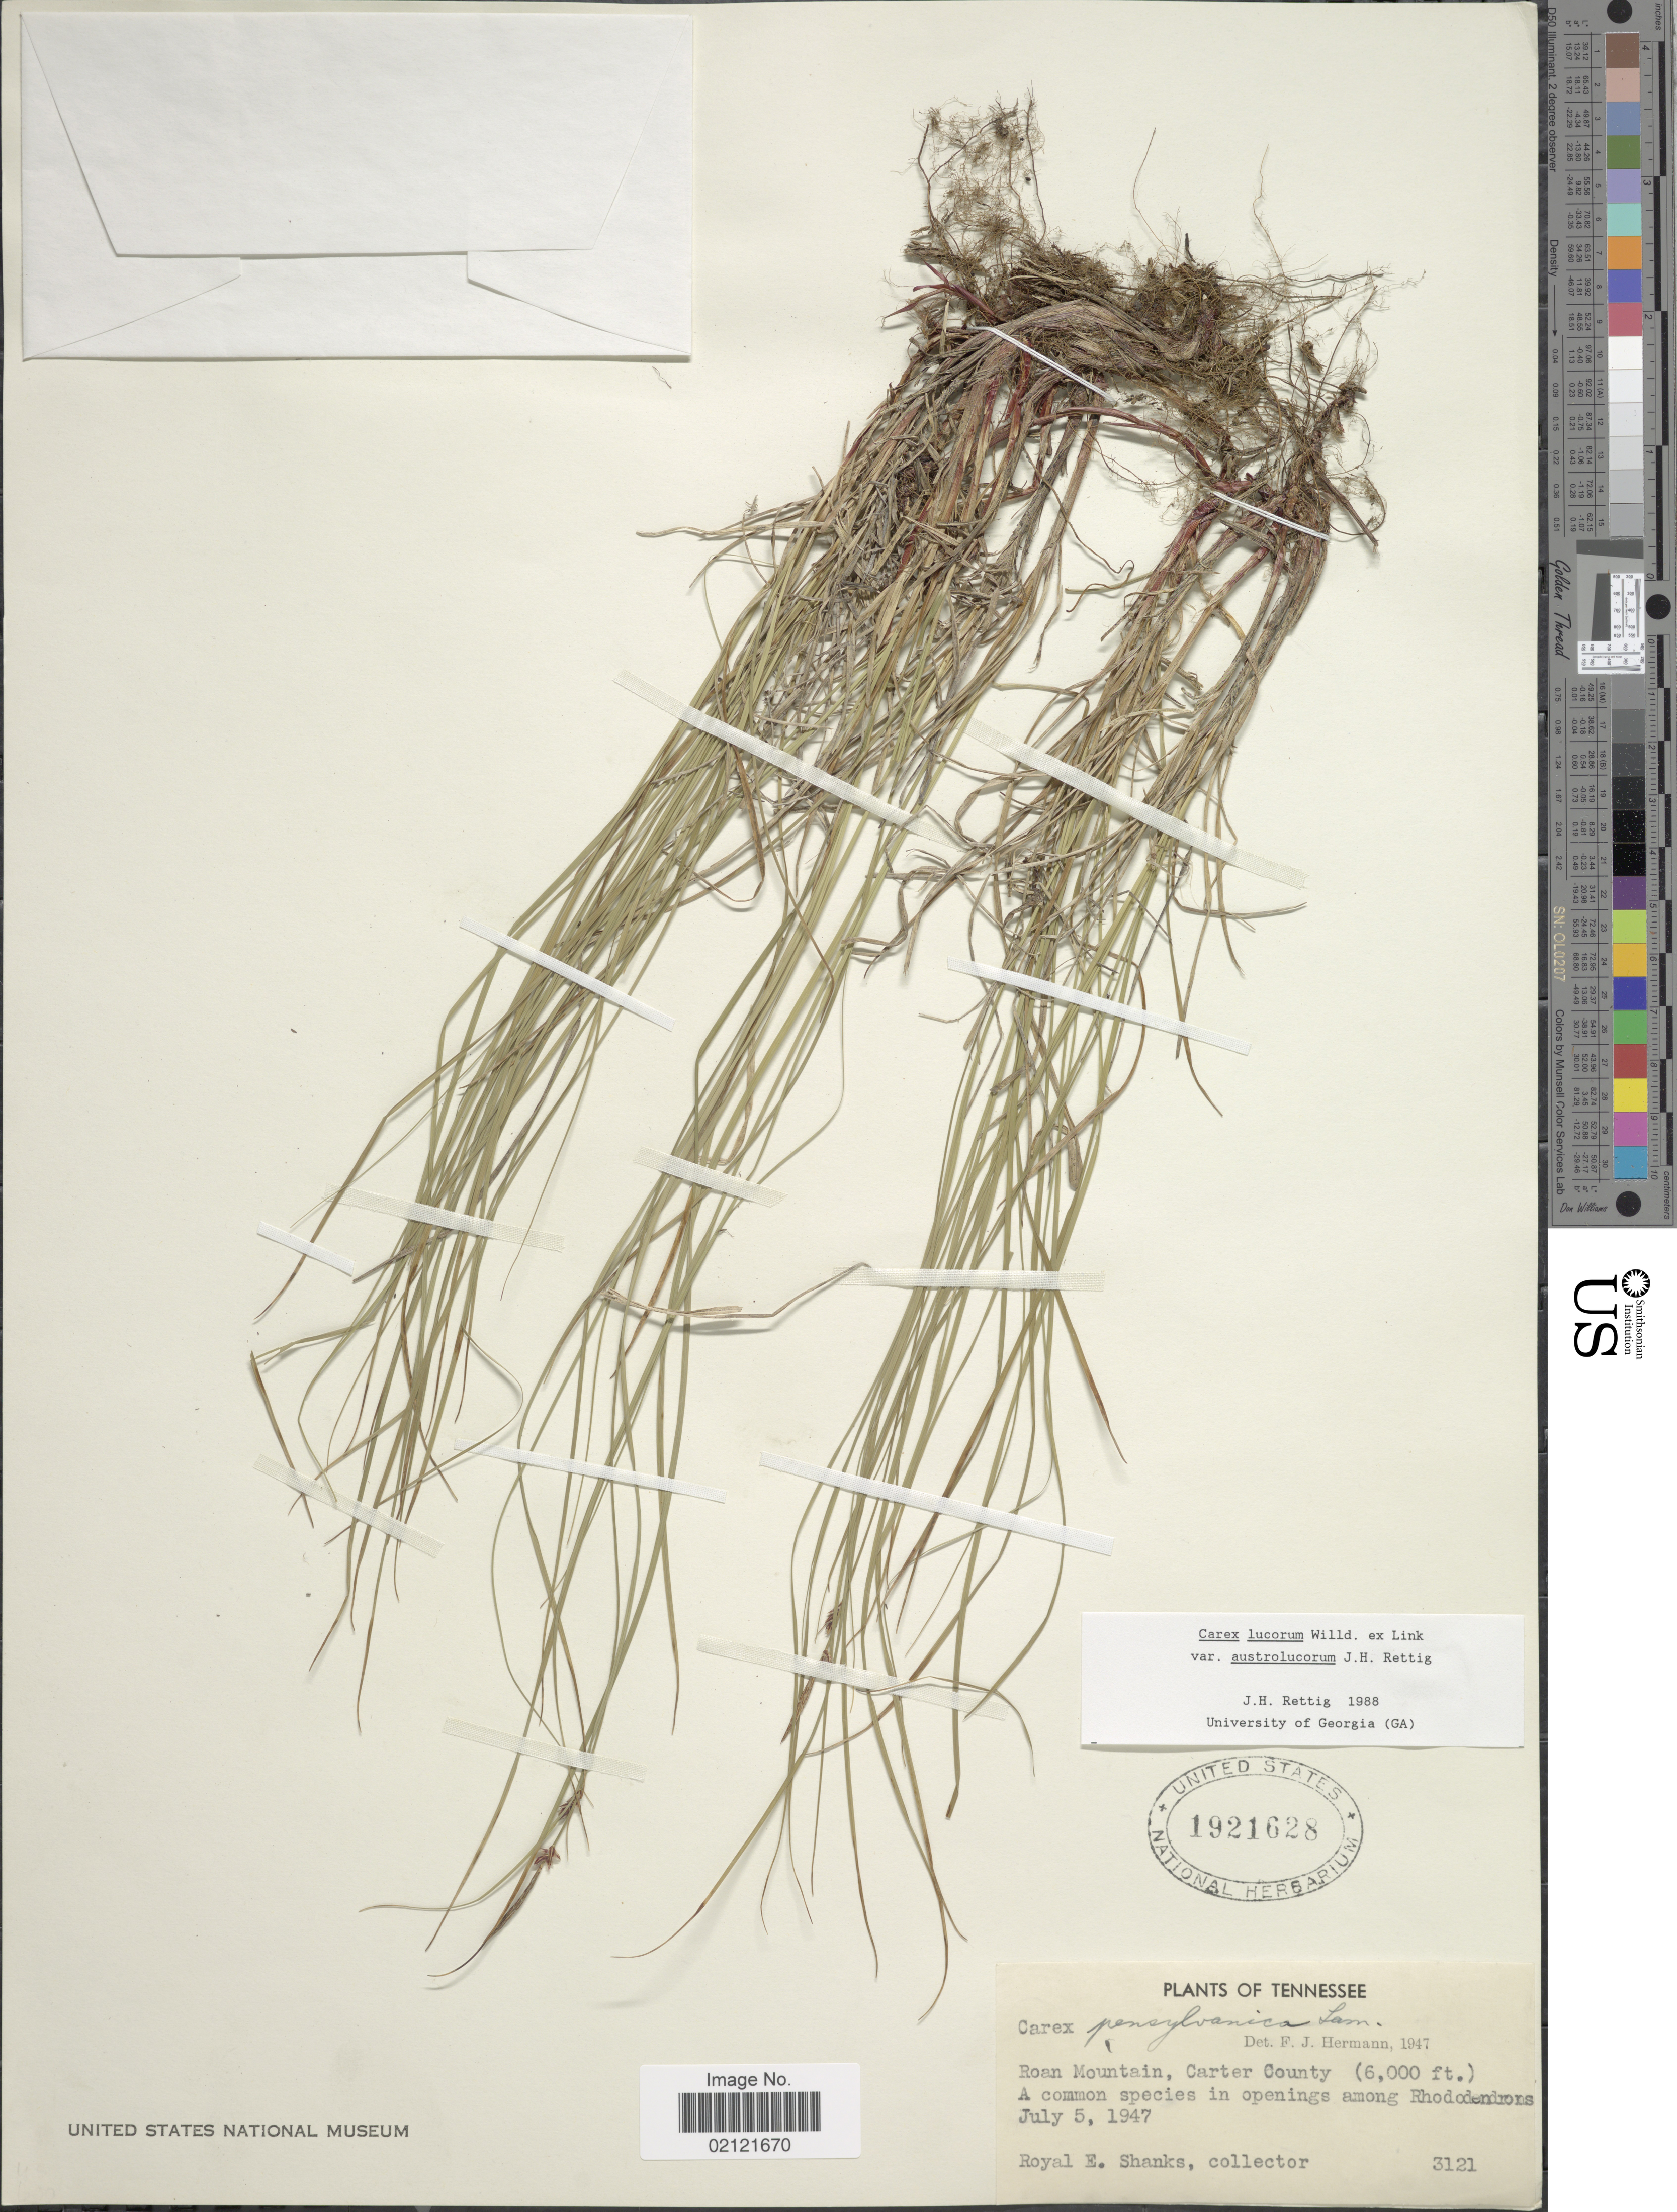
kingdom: Plantae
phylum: Tracheophyta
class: Liliopsida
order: Poales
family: Cyperaceae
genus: Carex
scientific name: Carex austrolucorum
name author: (Rettig) D.B. Poind. & Naczi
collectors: R. Shanks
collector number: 3121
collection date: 1947-07-05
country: United States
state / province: Tennessee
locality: Roan Mountain, Carter County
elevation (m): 1829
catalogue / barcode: US 1921628